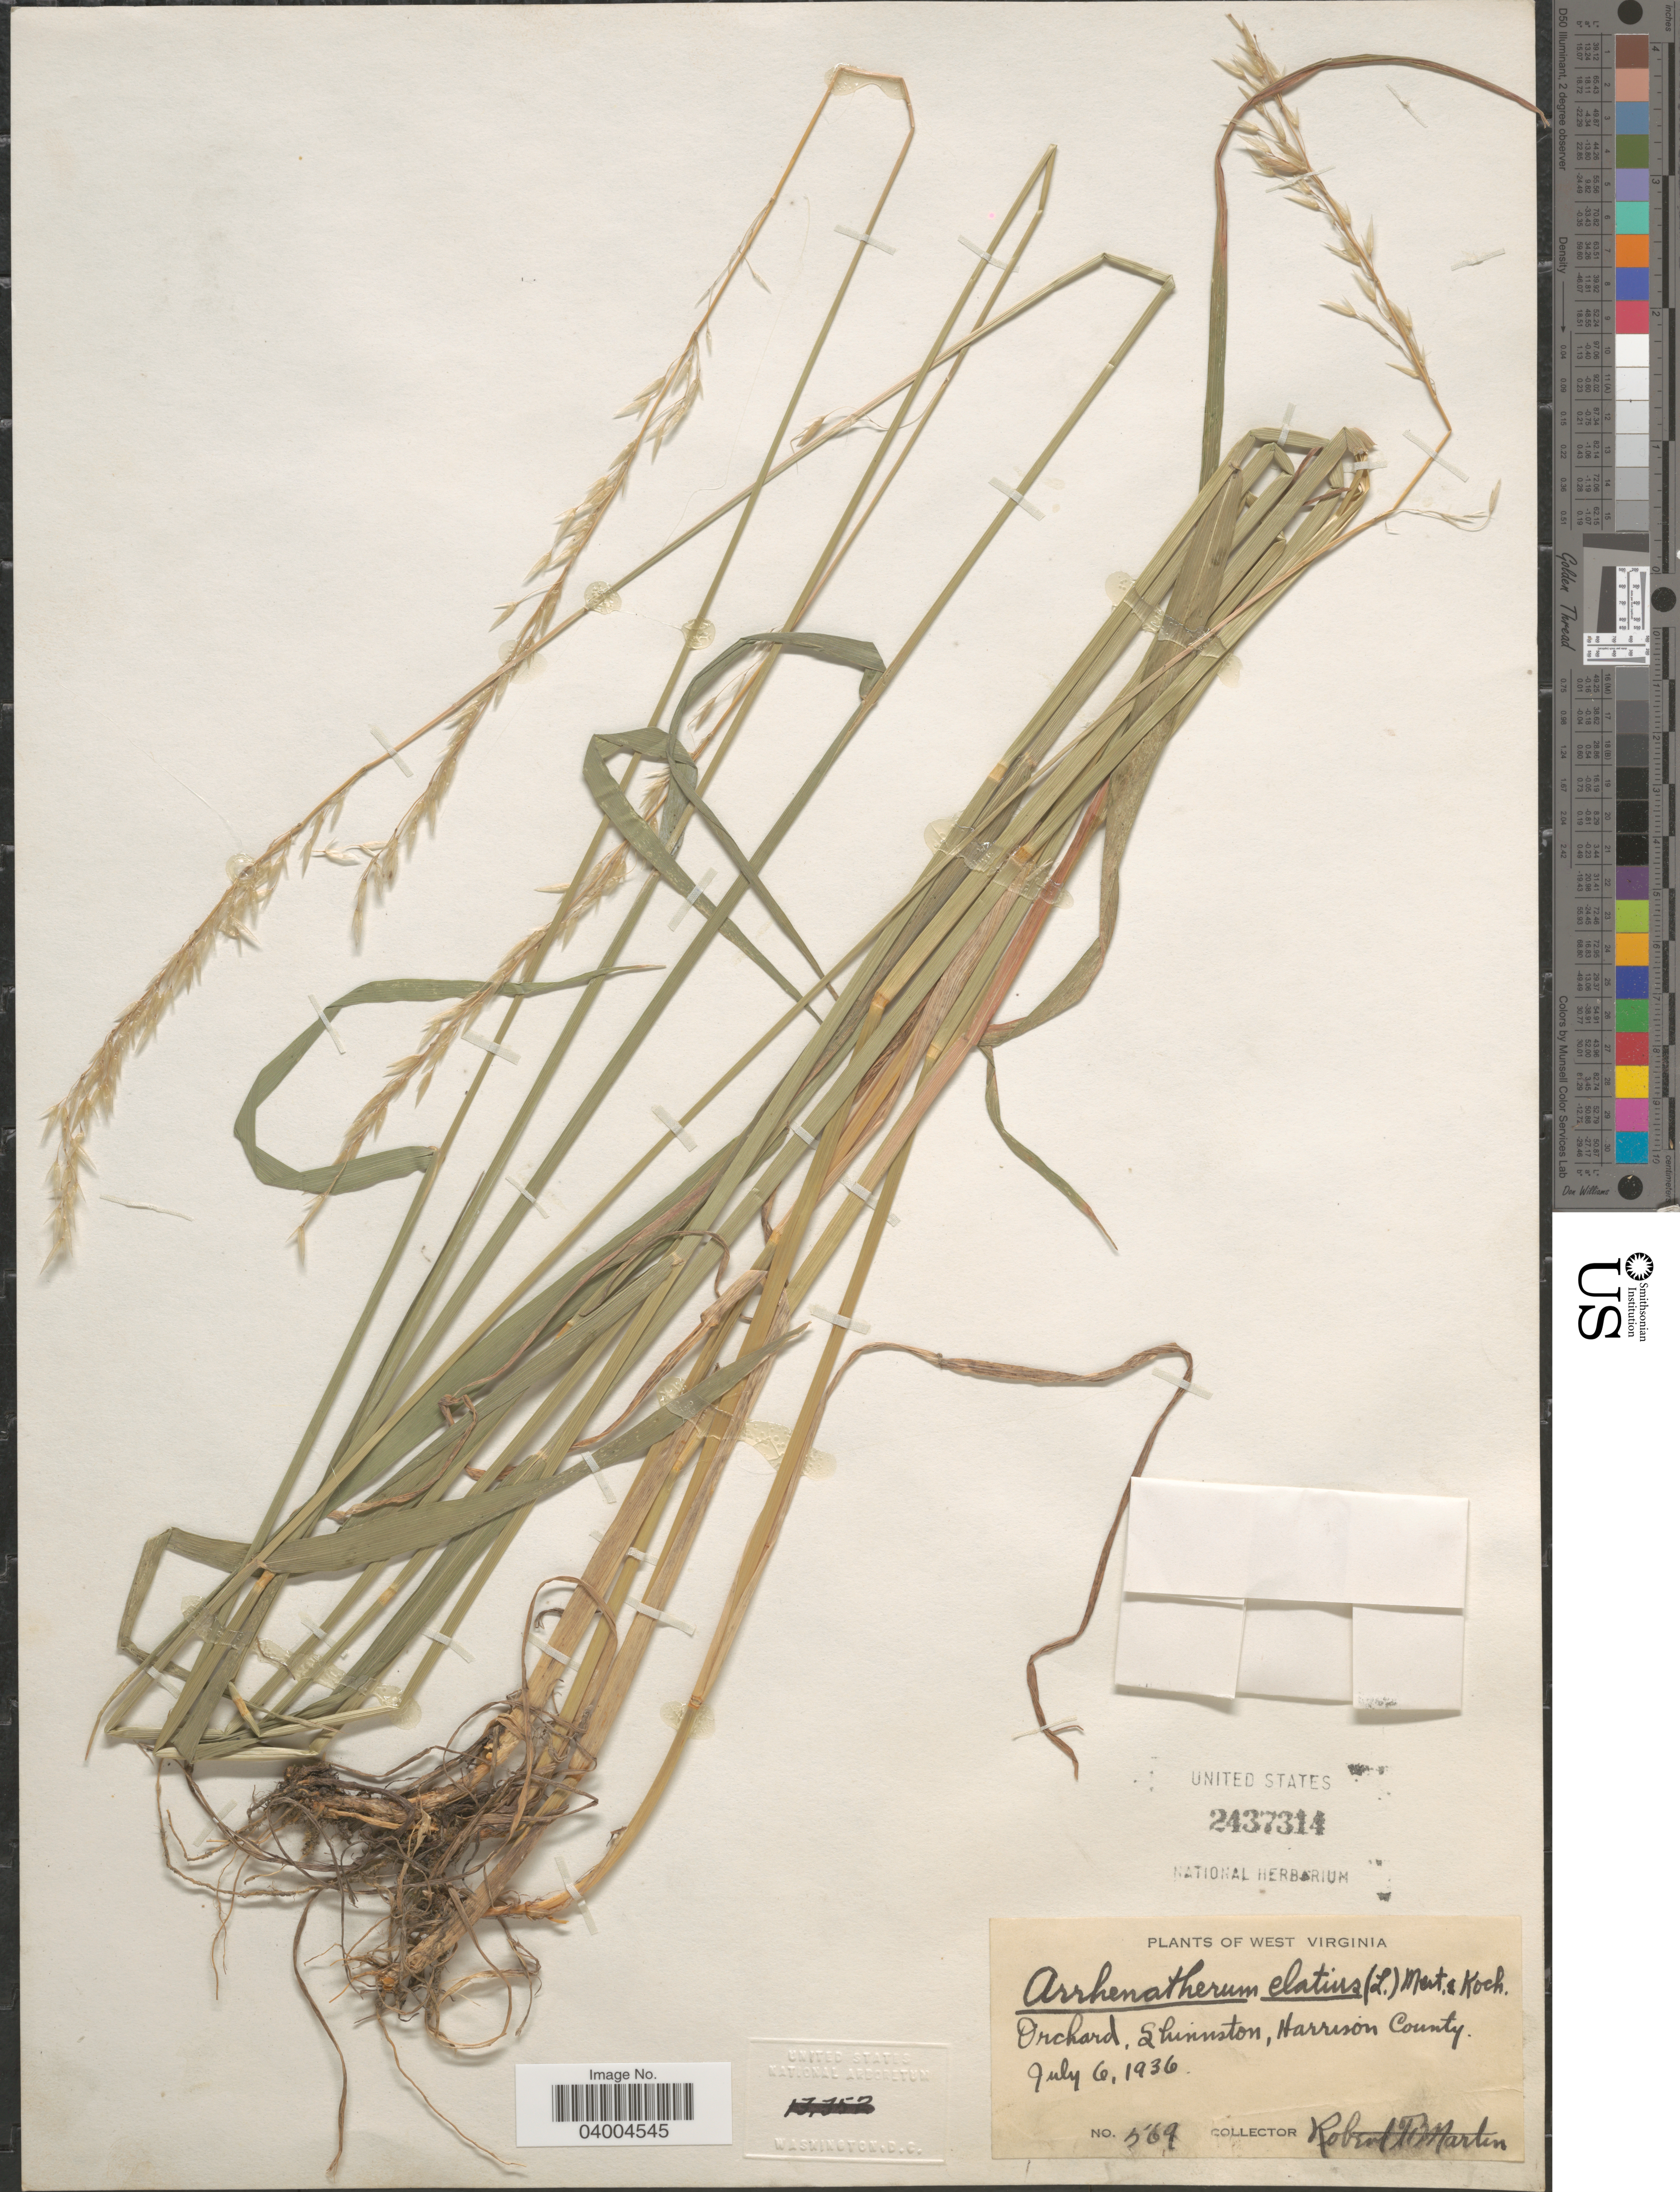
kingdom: Plantae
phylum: Tracheophyta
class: Liliopsida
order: Poales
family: Poaceae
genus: Arrhenatherum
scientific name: Arrhenatherum elatius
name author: (L.) J. Presl & C. Presl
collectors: R. F. Martin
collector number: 569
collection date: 1936-07-06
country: United States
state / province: West Virginia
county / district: Harrison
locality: Orchard, Shinnston, Harrison County.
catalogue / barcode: US 2437314